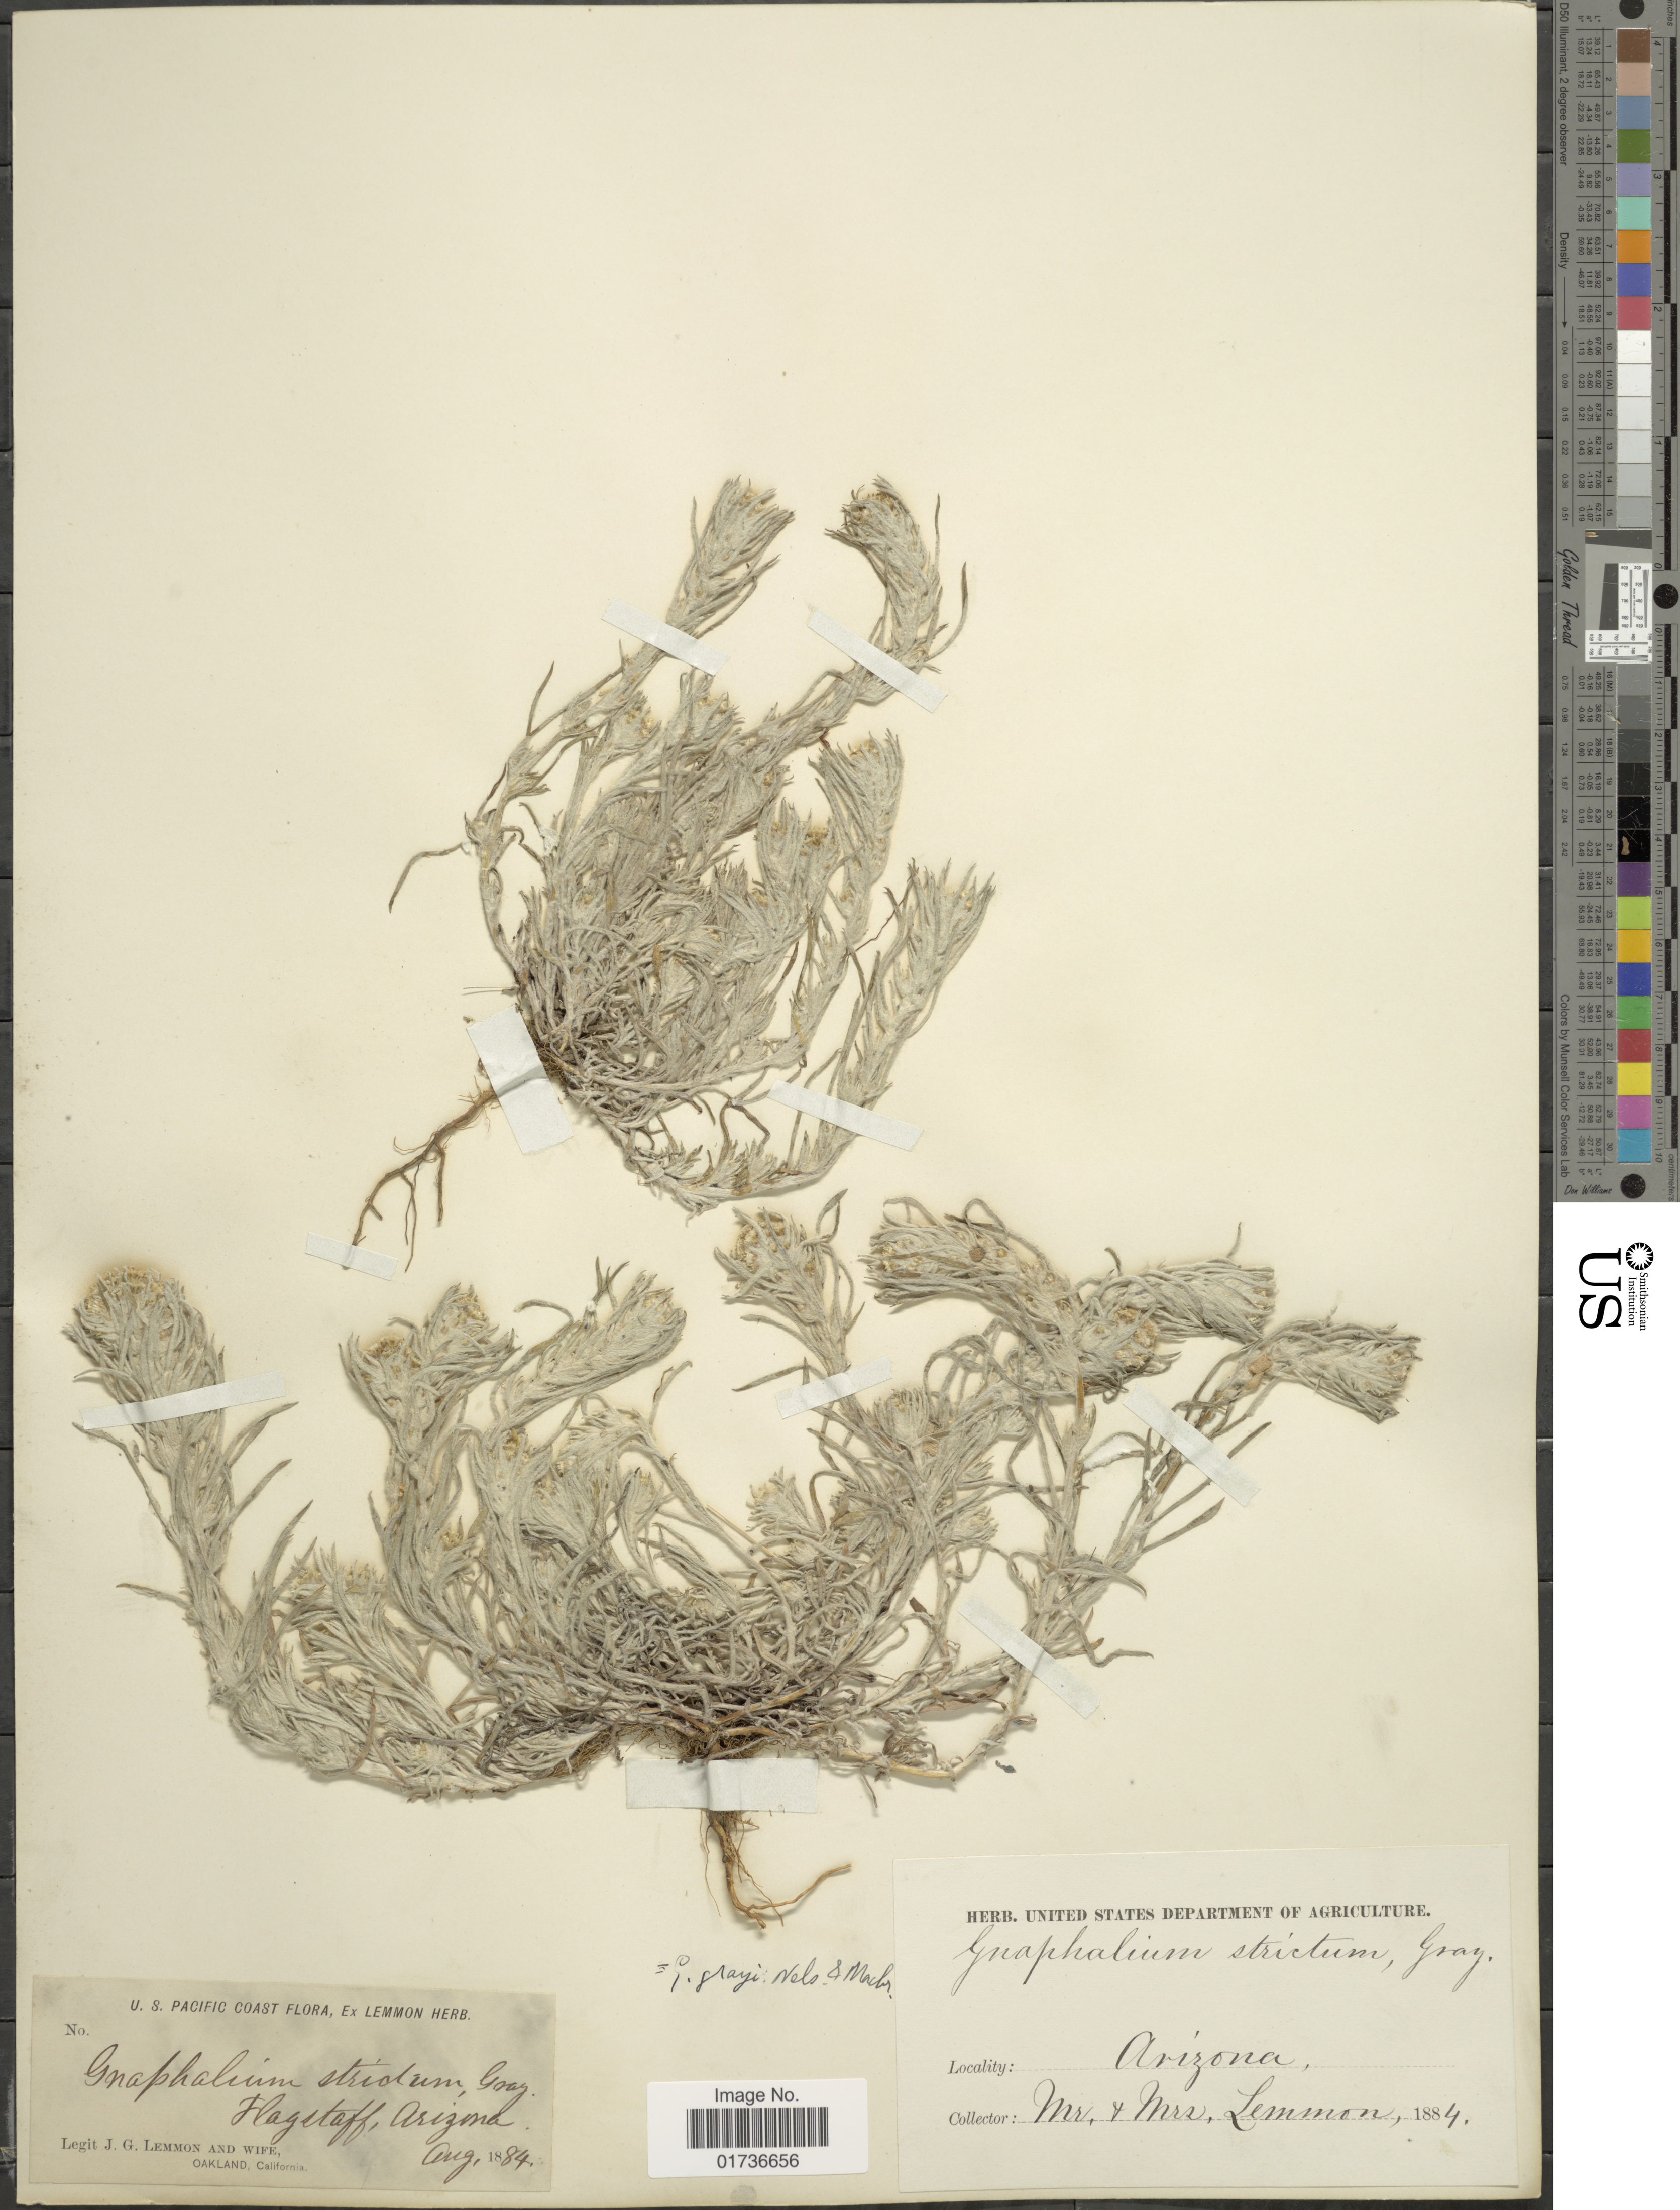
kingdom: Plantae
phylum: Tracheophyta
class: Magnoliopsida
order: Asterales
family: Asteraceae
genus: Gnaphalium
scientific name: Gnaphalium grayi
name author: A. Nelson & J.F. Macbr.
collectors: J. Lemmon & Mrs. J. G. Lemmon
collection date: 1884-08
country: United States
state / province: Arizona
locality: U.S. Pacific Coast, Flagstaff